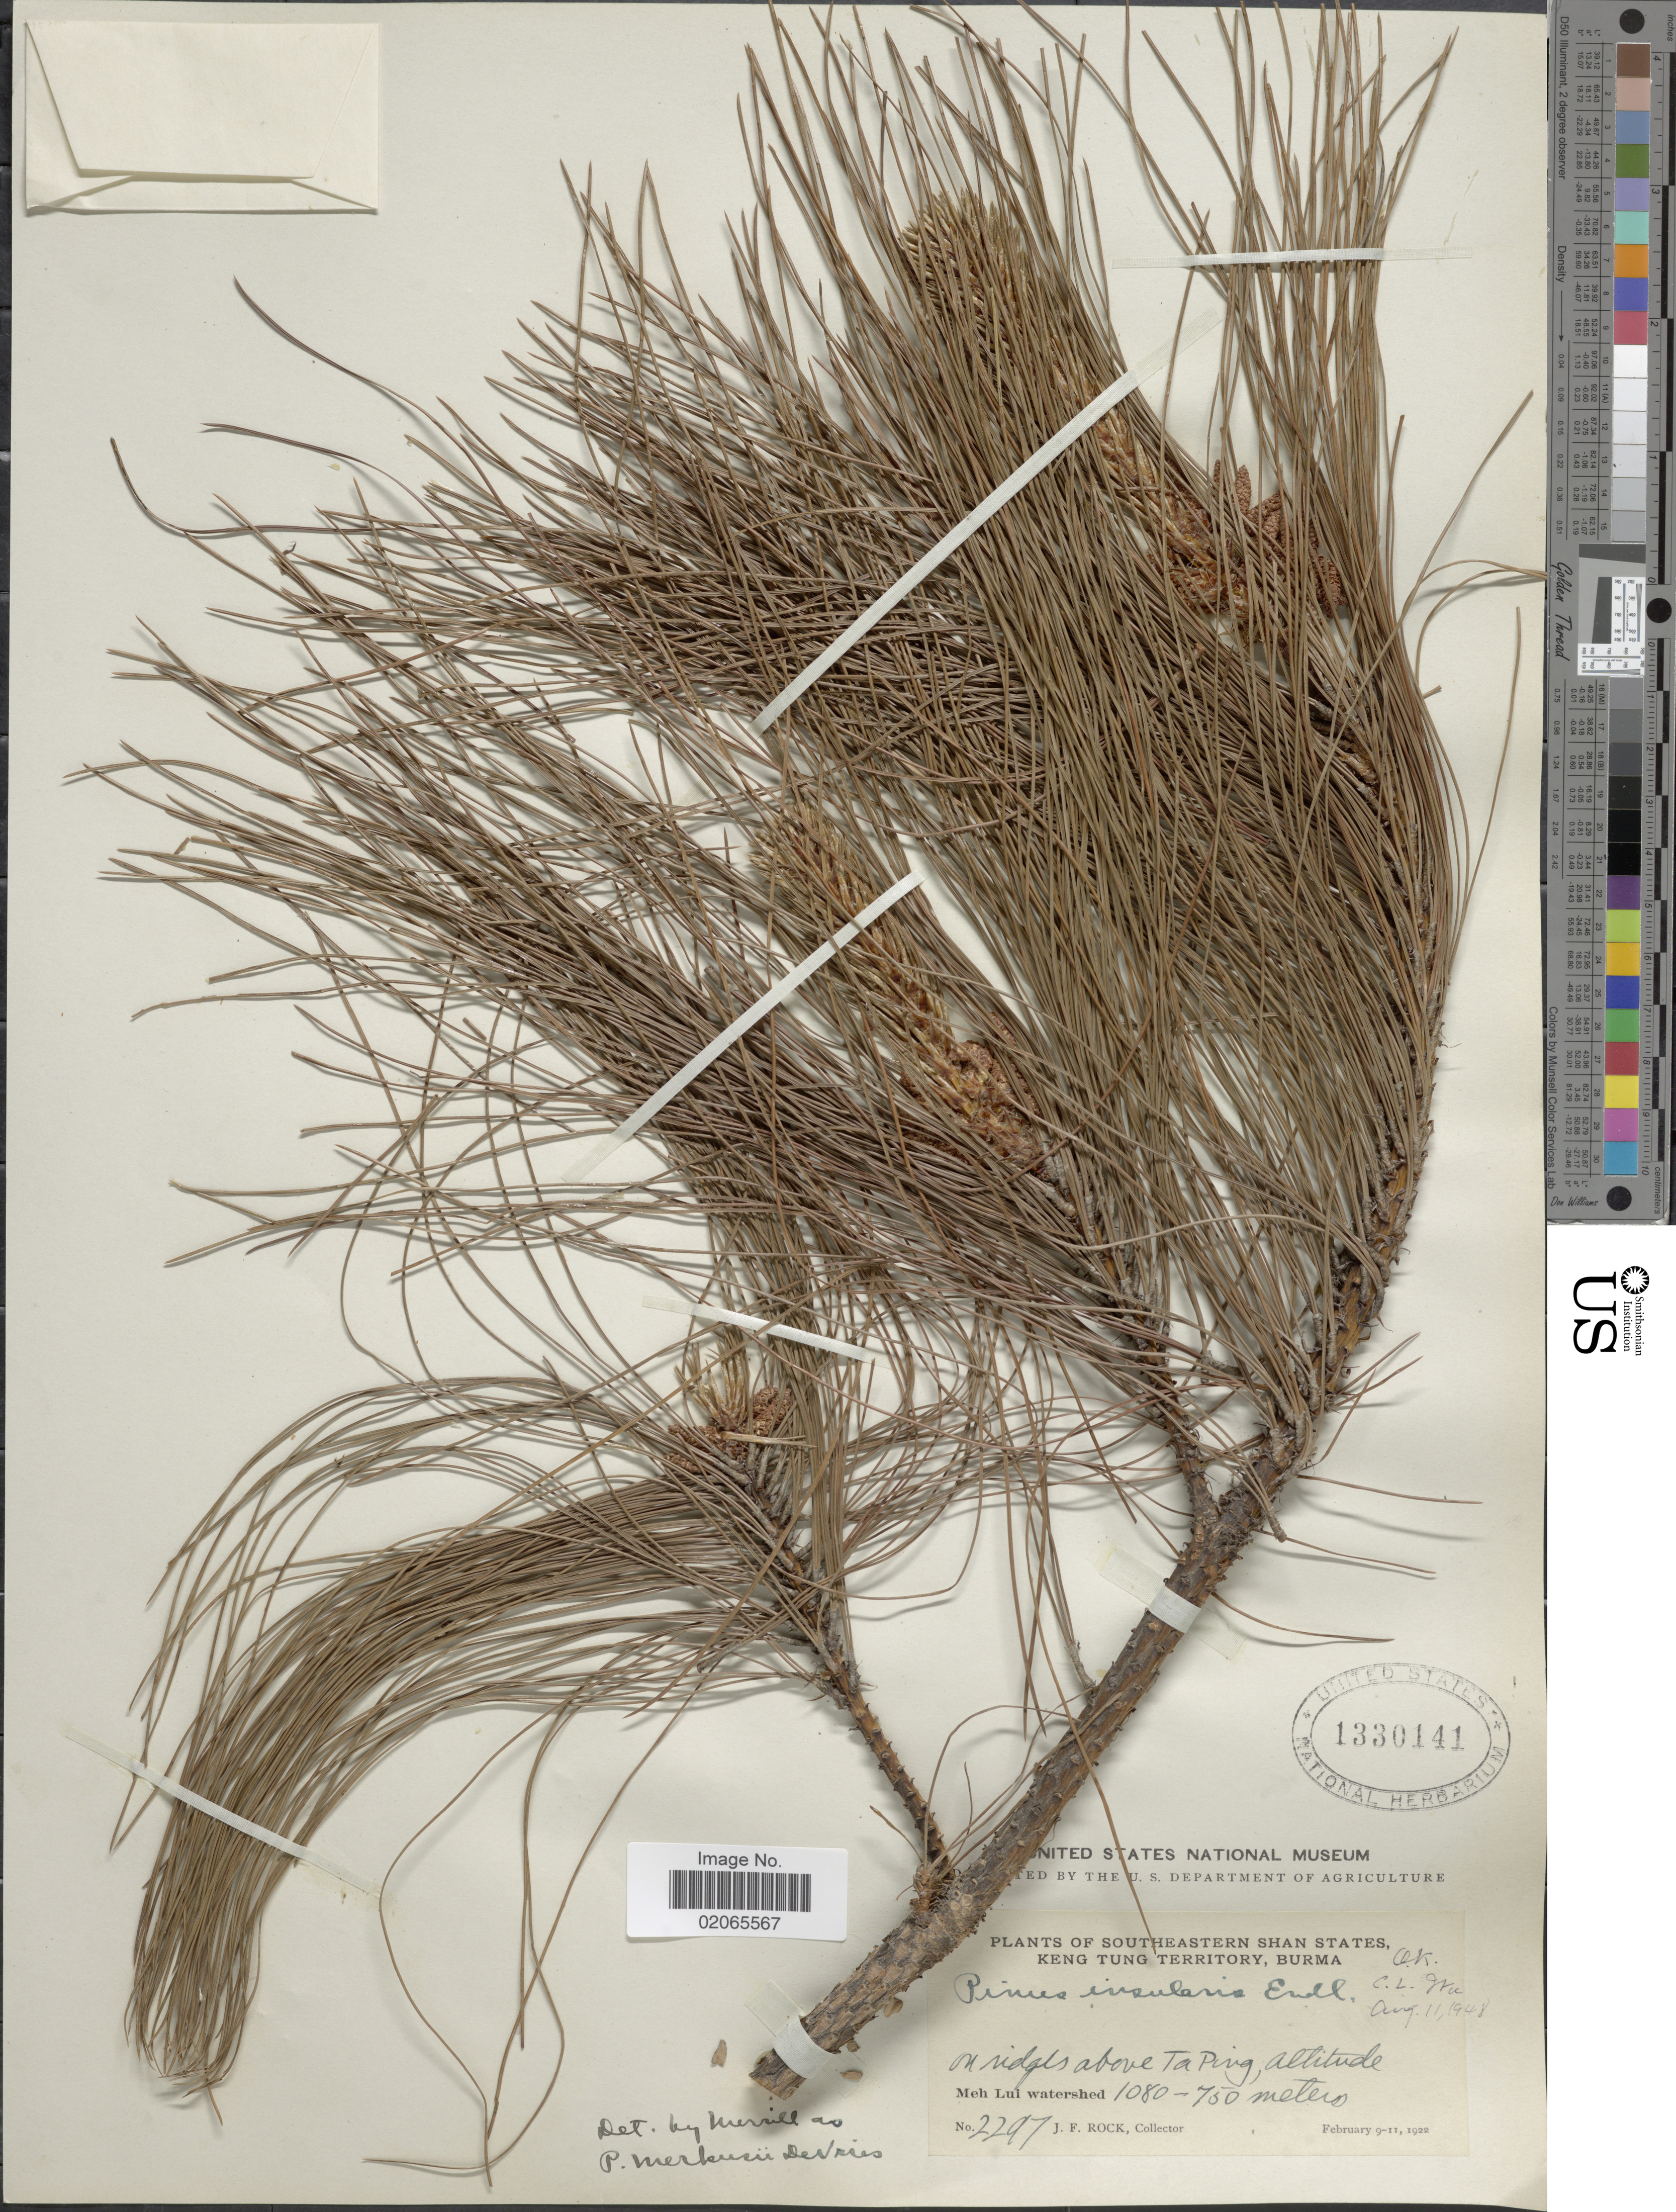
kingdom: Plantae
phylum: Tracheophyta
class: Pinopsida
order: Pinales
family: Pinaceae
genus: Pinus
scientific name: Pinus insularis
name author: Endl.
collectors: J. Rock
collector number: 2297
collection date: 1922-02-09/1922-02-11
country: Myanmar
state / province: Shan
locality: Southeastern Shan States, Keng Tung Territory, Burma, On rodges above Ta Ping, Meh Lui watershed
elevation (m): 750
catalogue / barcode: US 1330141